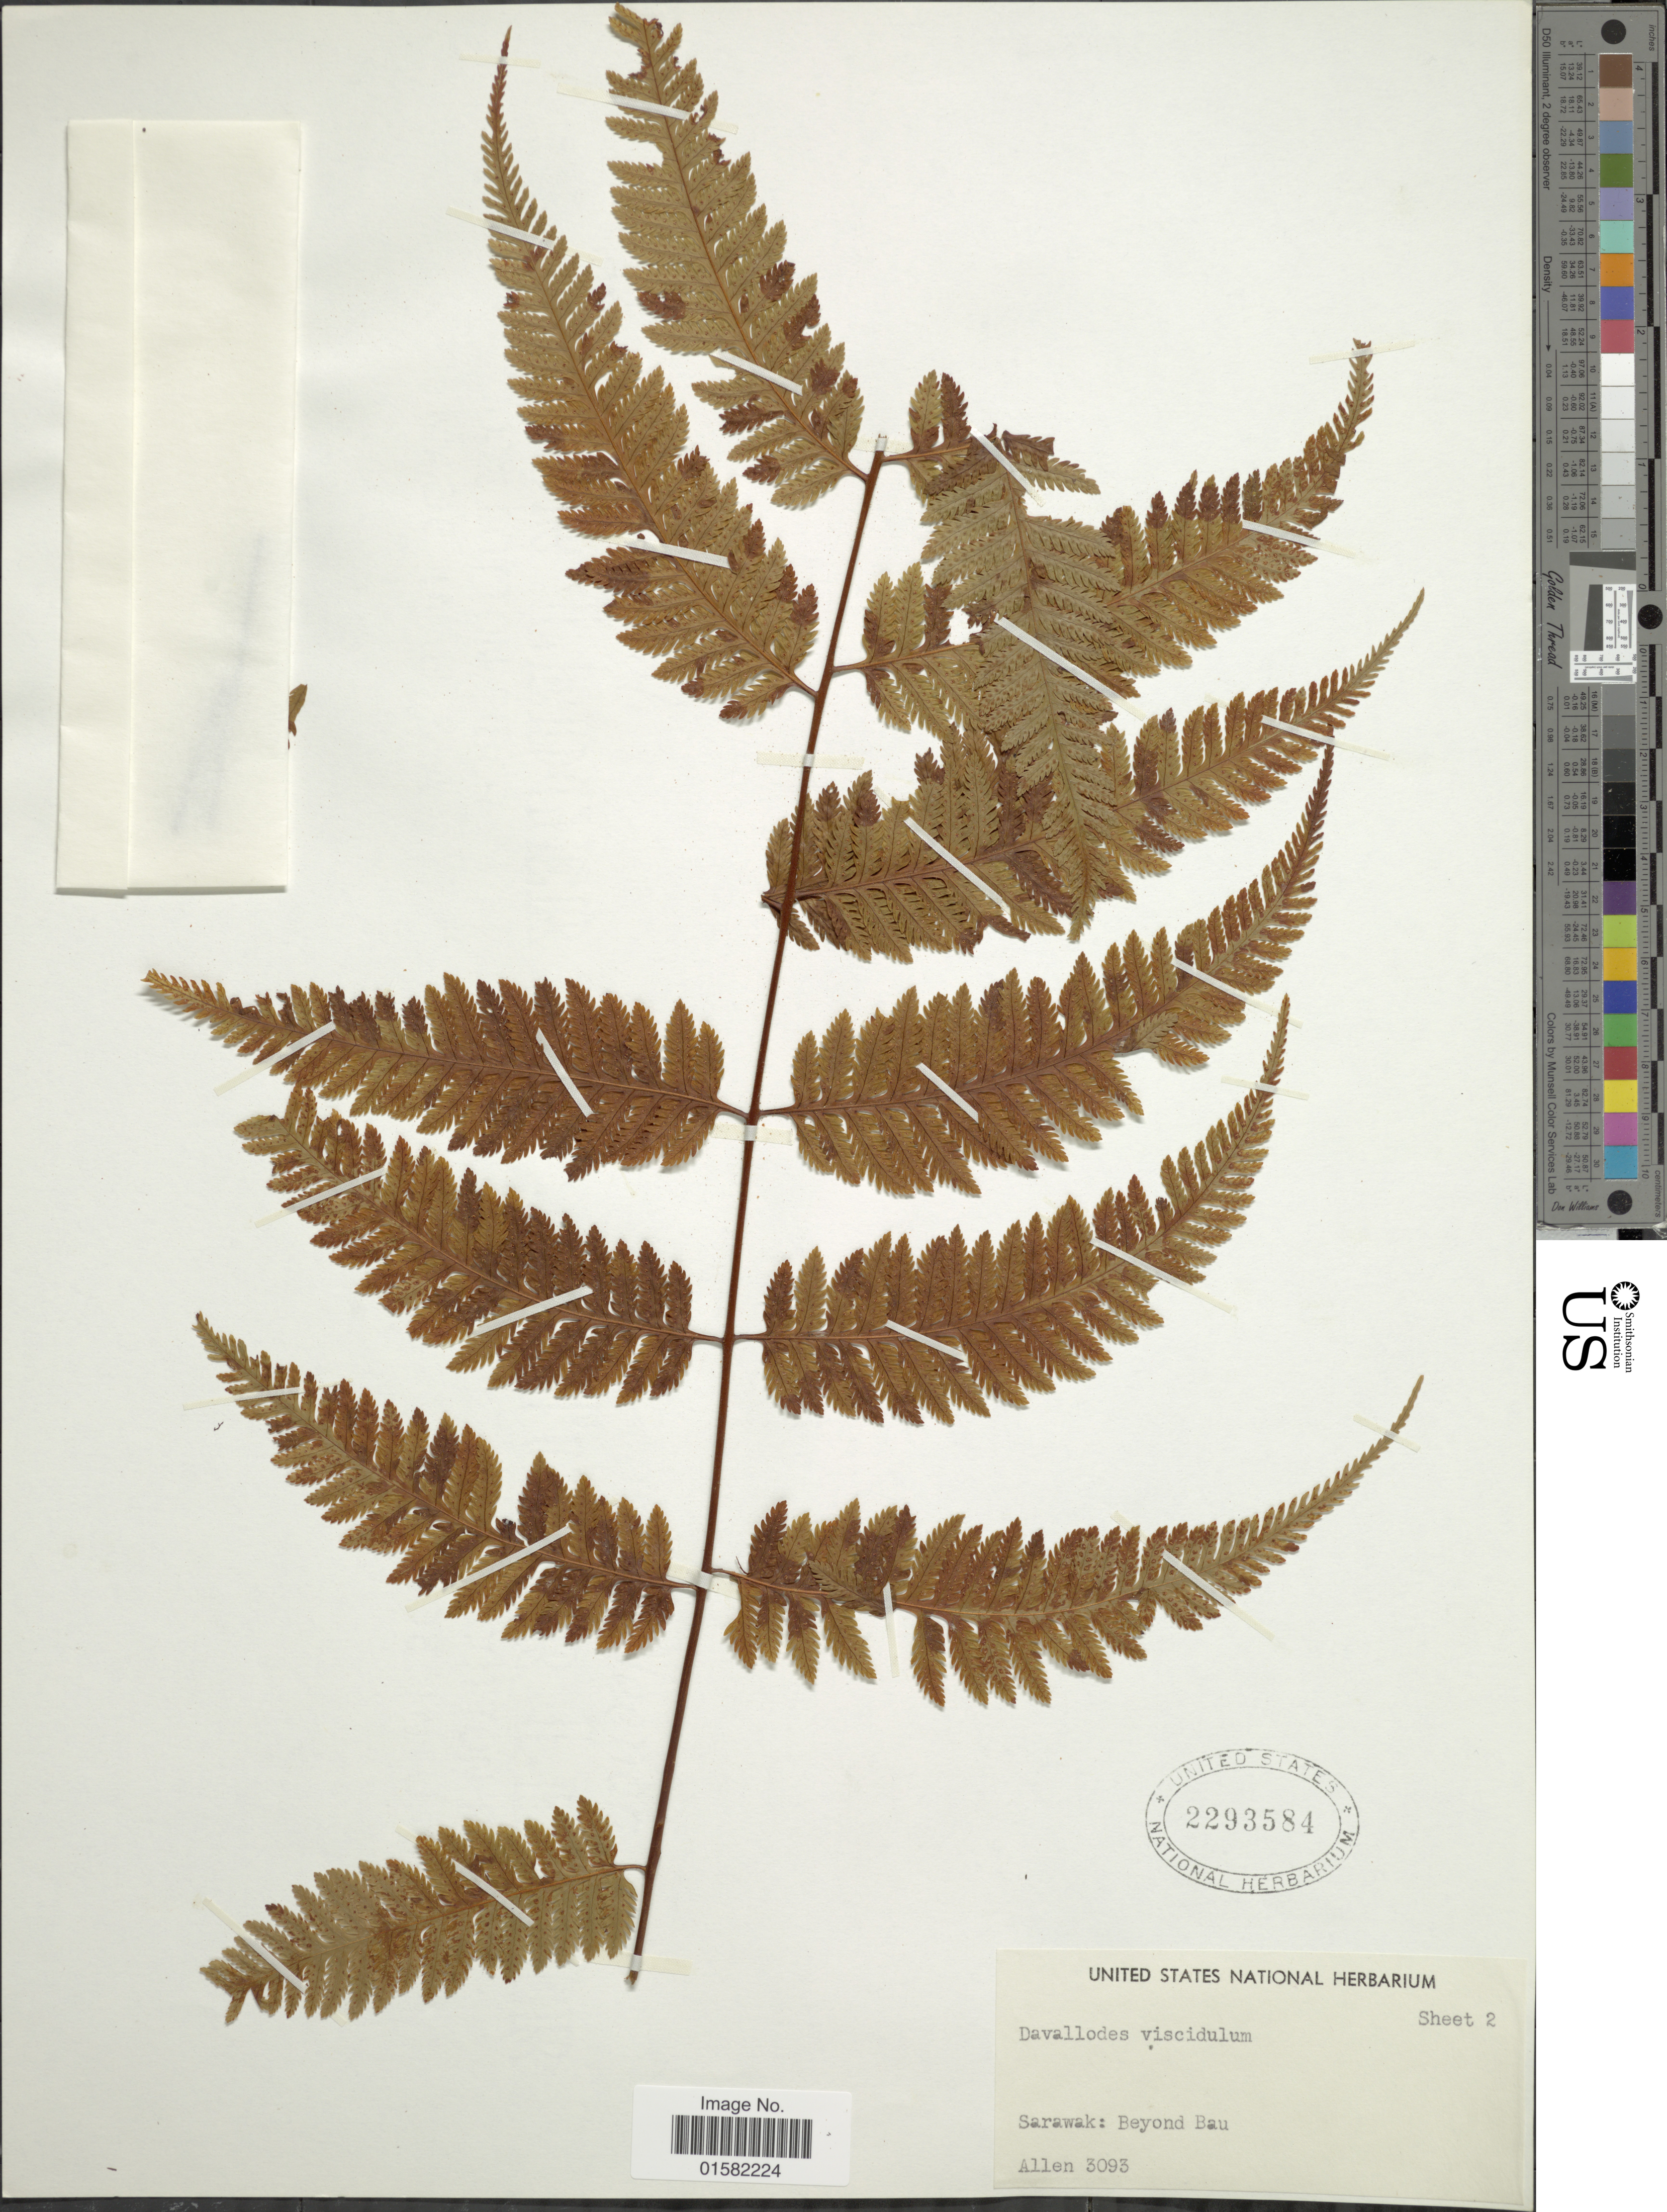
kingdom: Plantae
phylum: Tracheophyta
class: Polypodiopsida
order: Polypodiales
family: Davalliaceae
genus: Davallodes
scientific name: Davallodes viscidulum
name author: (Mett. ex Kuhn) Alderw.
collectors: -- Allen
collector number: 3093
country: Malaysia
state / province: Sarawak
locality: Beyond Bau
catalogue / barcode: US 2293584